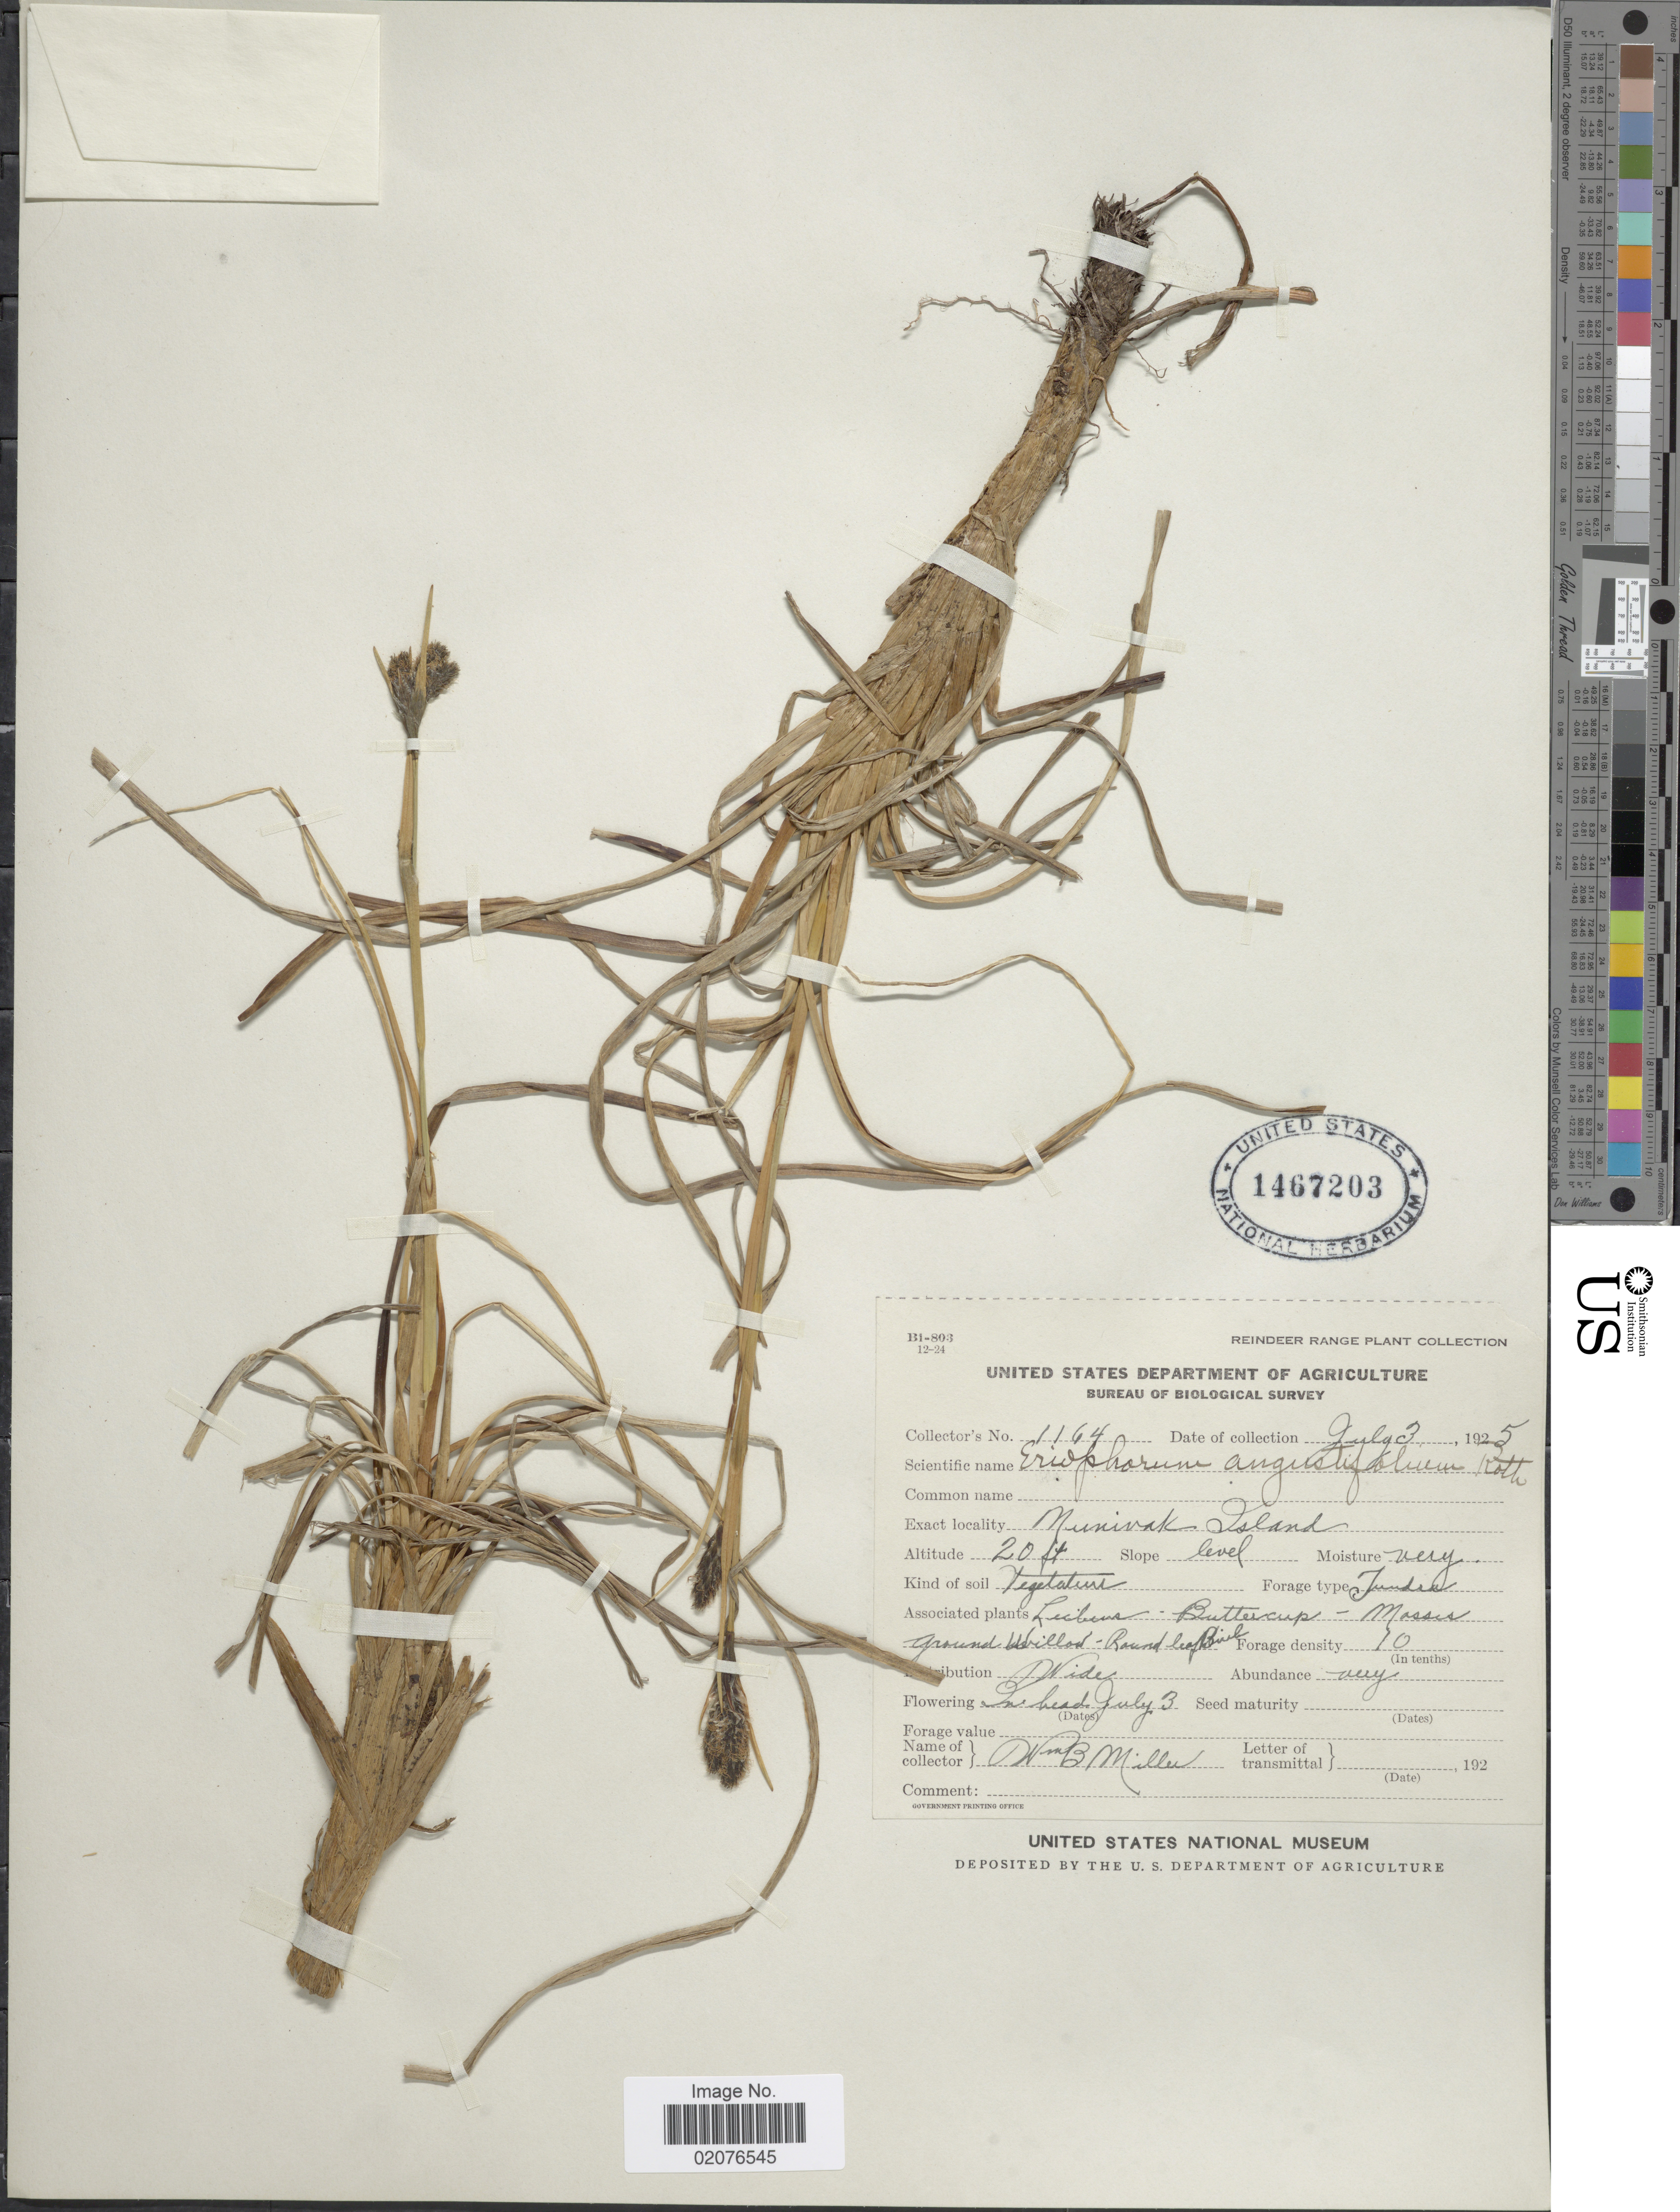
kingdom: Plantae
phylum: Tracheophyta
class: Liliopsida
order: Poales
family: Cyperaceae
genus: Eriophorum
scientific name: Eriophorum angustifolium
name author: Honck.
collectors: W. Miller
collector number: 1164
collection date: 1925-07-03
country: United States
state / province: Alaska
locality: Nunivak Island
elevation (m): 6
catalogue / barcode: US 1467203